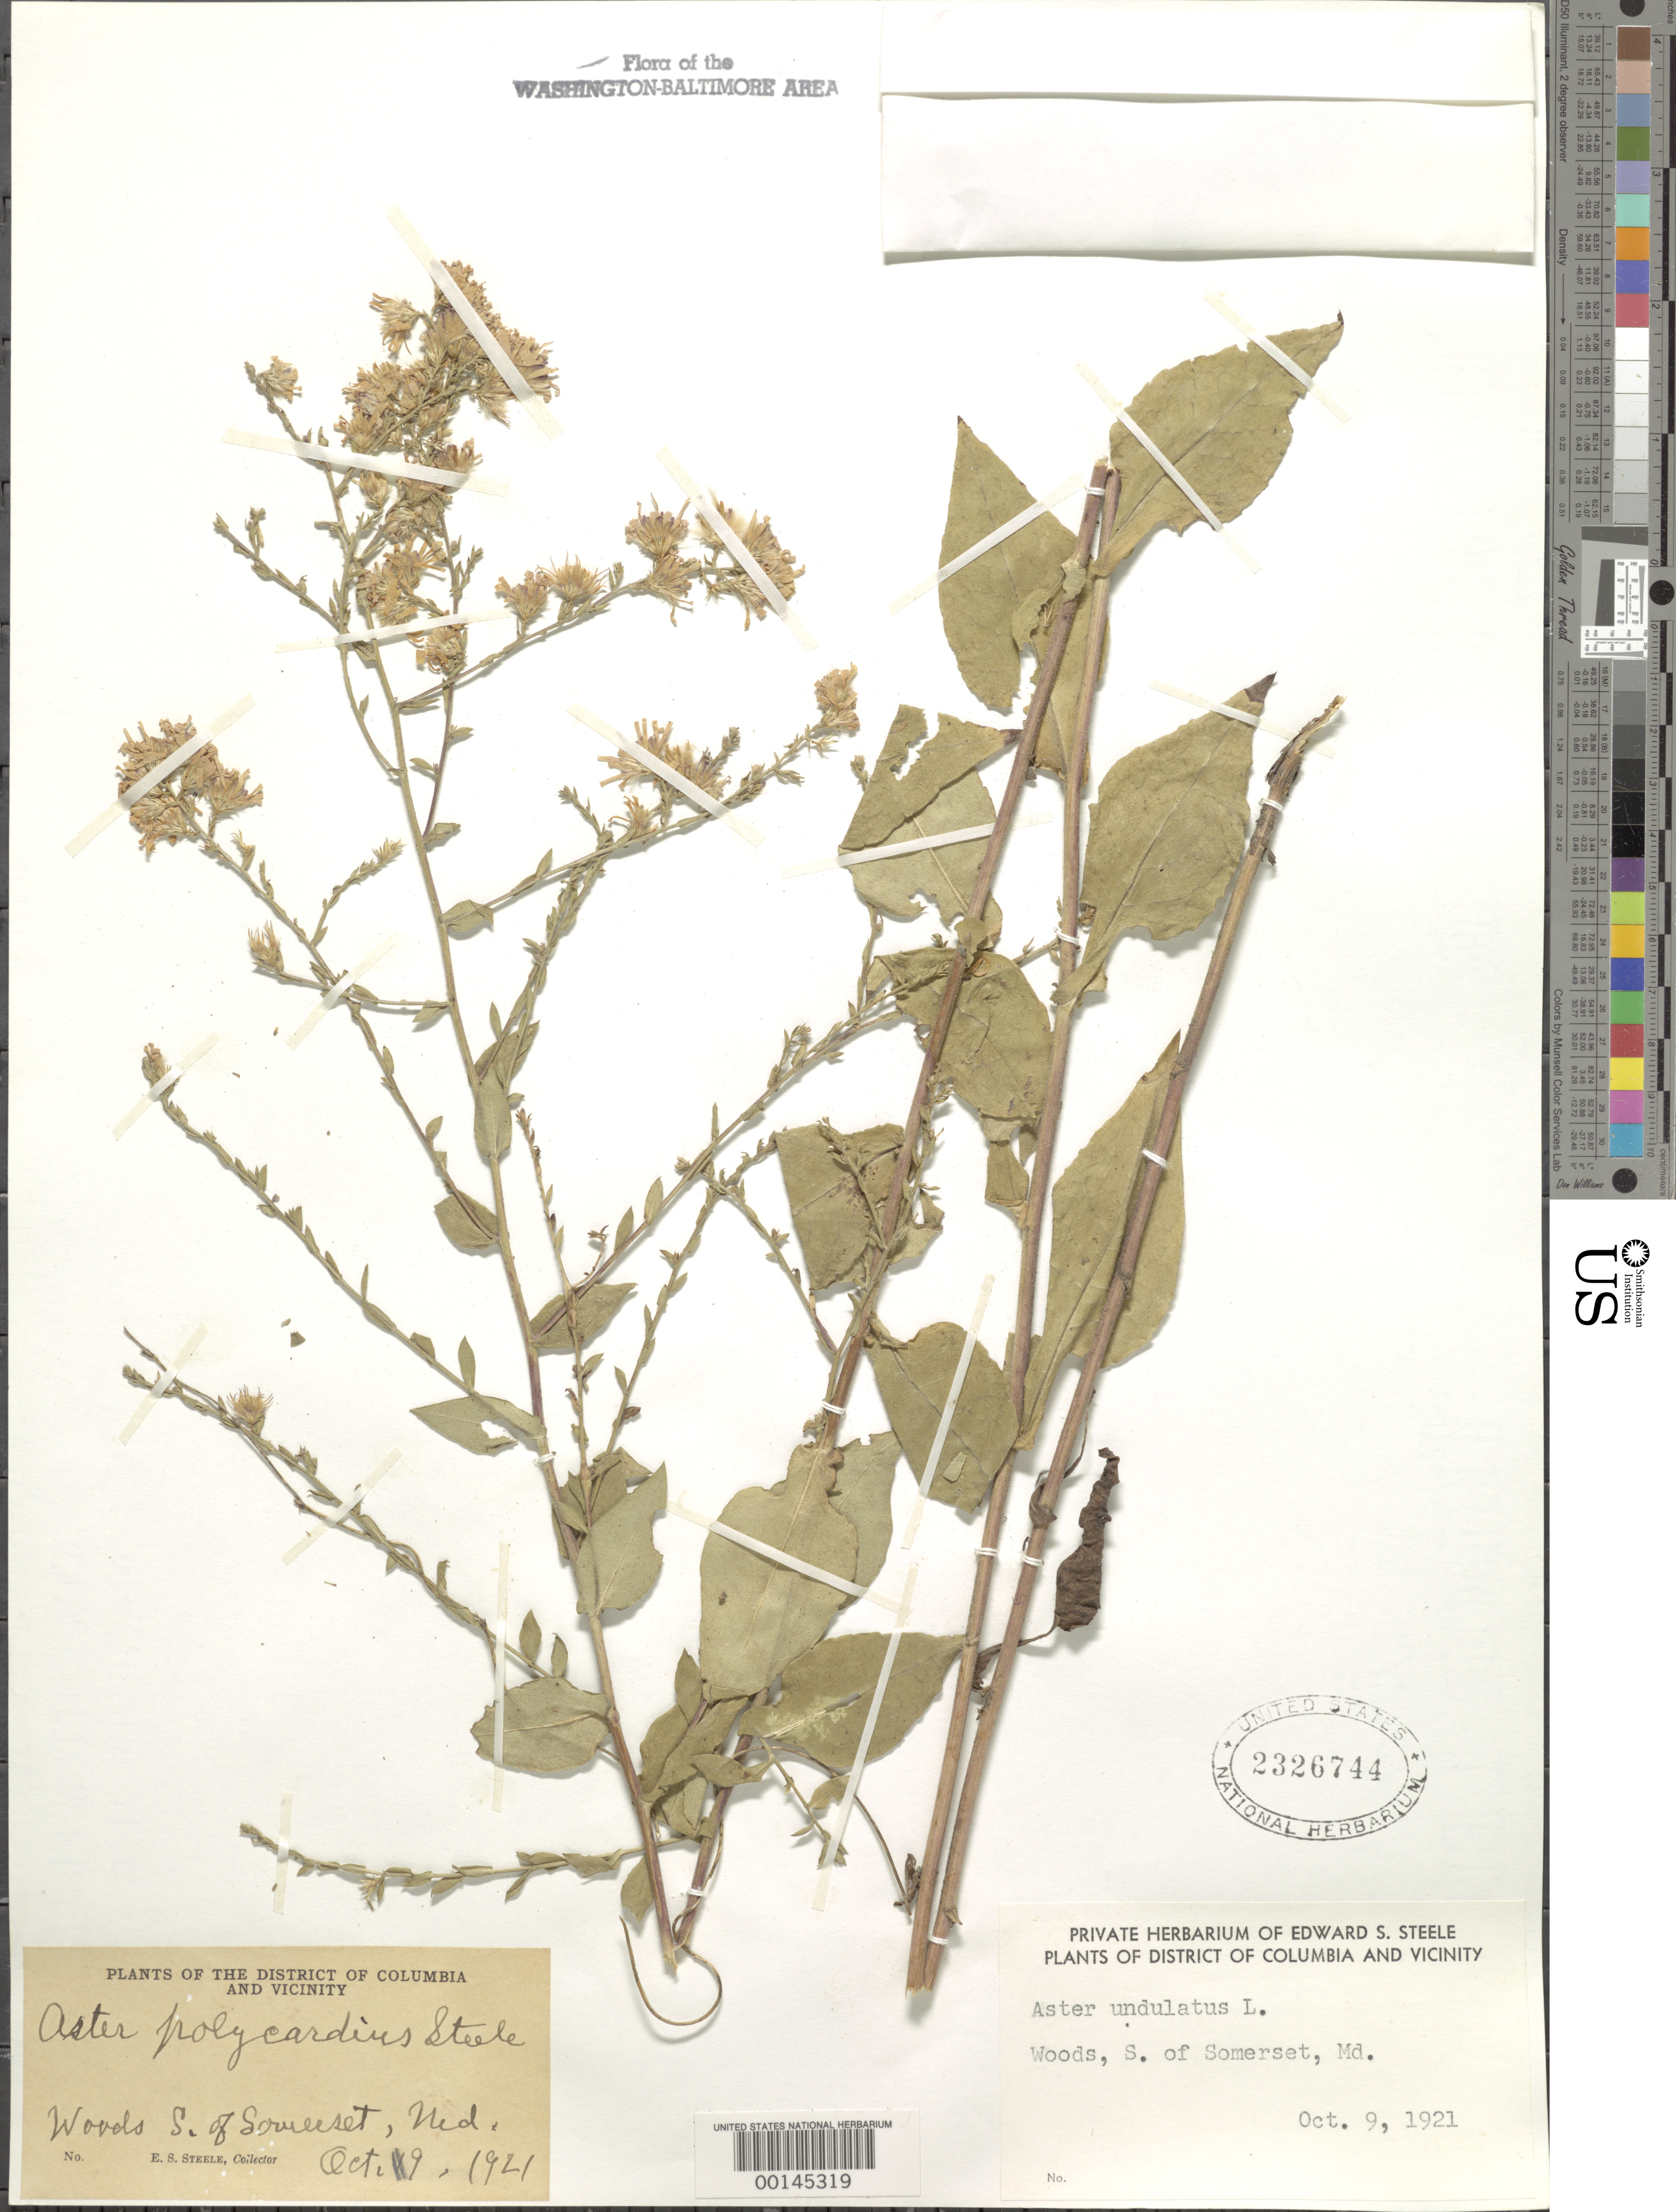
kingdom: Plantae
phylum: Tracheophyta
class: Magnoliopsida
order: Asterales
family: Asteraceae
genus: Symphyotrichum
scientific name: Symphyotrichum undulatum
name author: (L.) G.L. Nesom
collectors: E. Steele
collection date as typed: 09 Oct 1921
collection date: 1921-10-09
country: United States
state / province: Maryland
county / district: Montgomery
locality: South of Somerset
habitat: Woods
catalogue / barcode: US 2326744